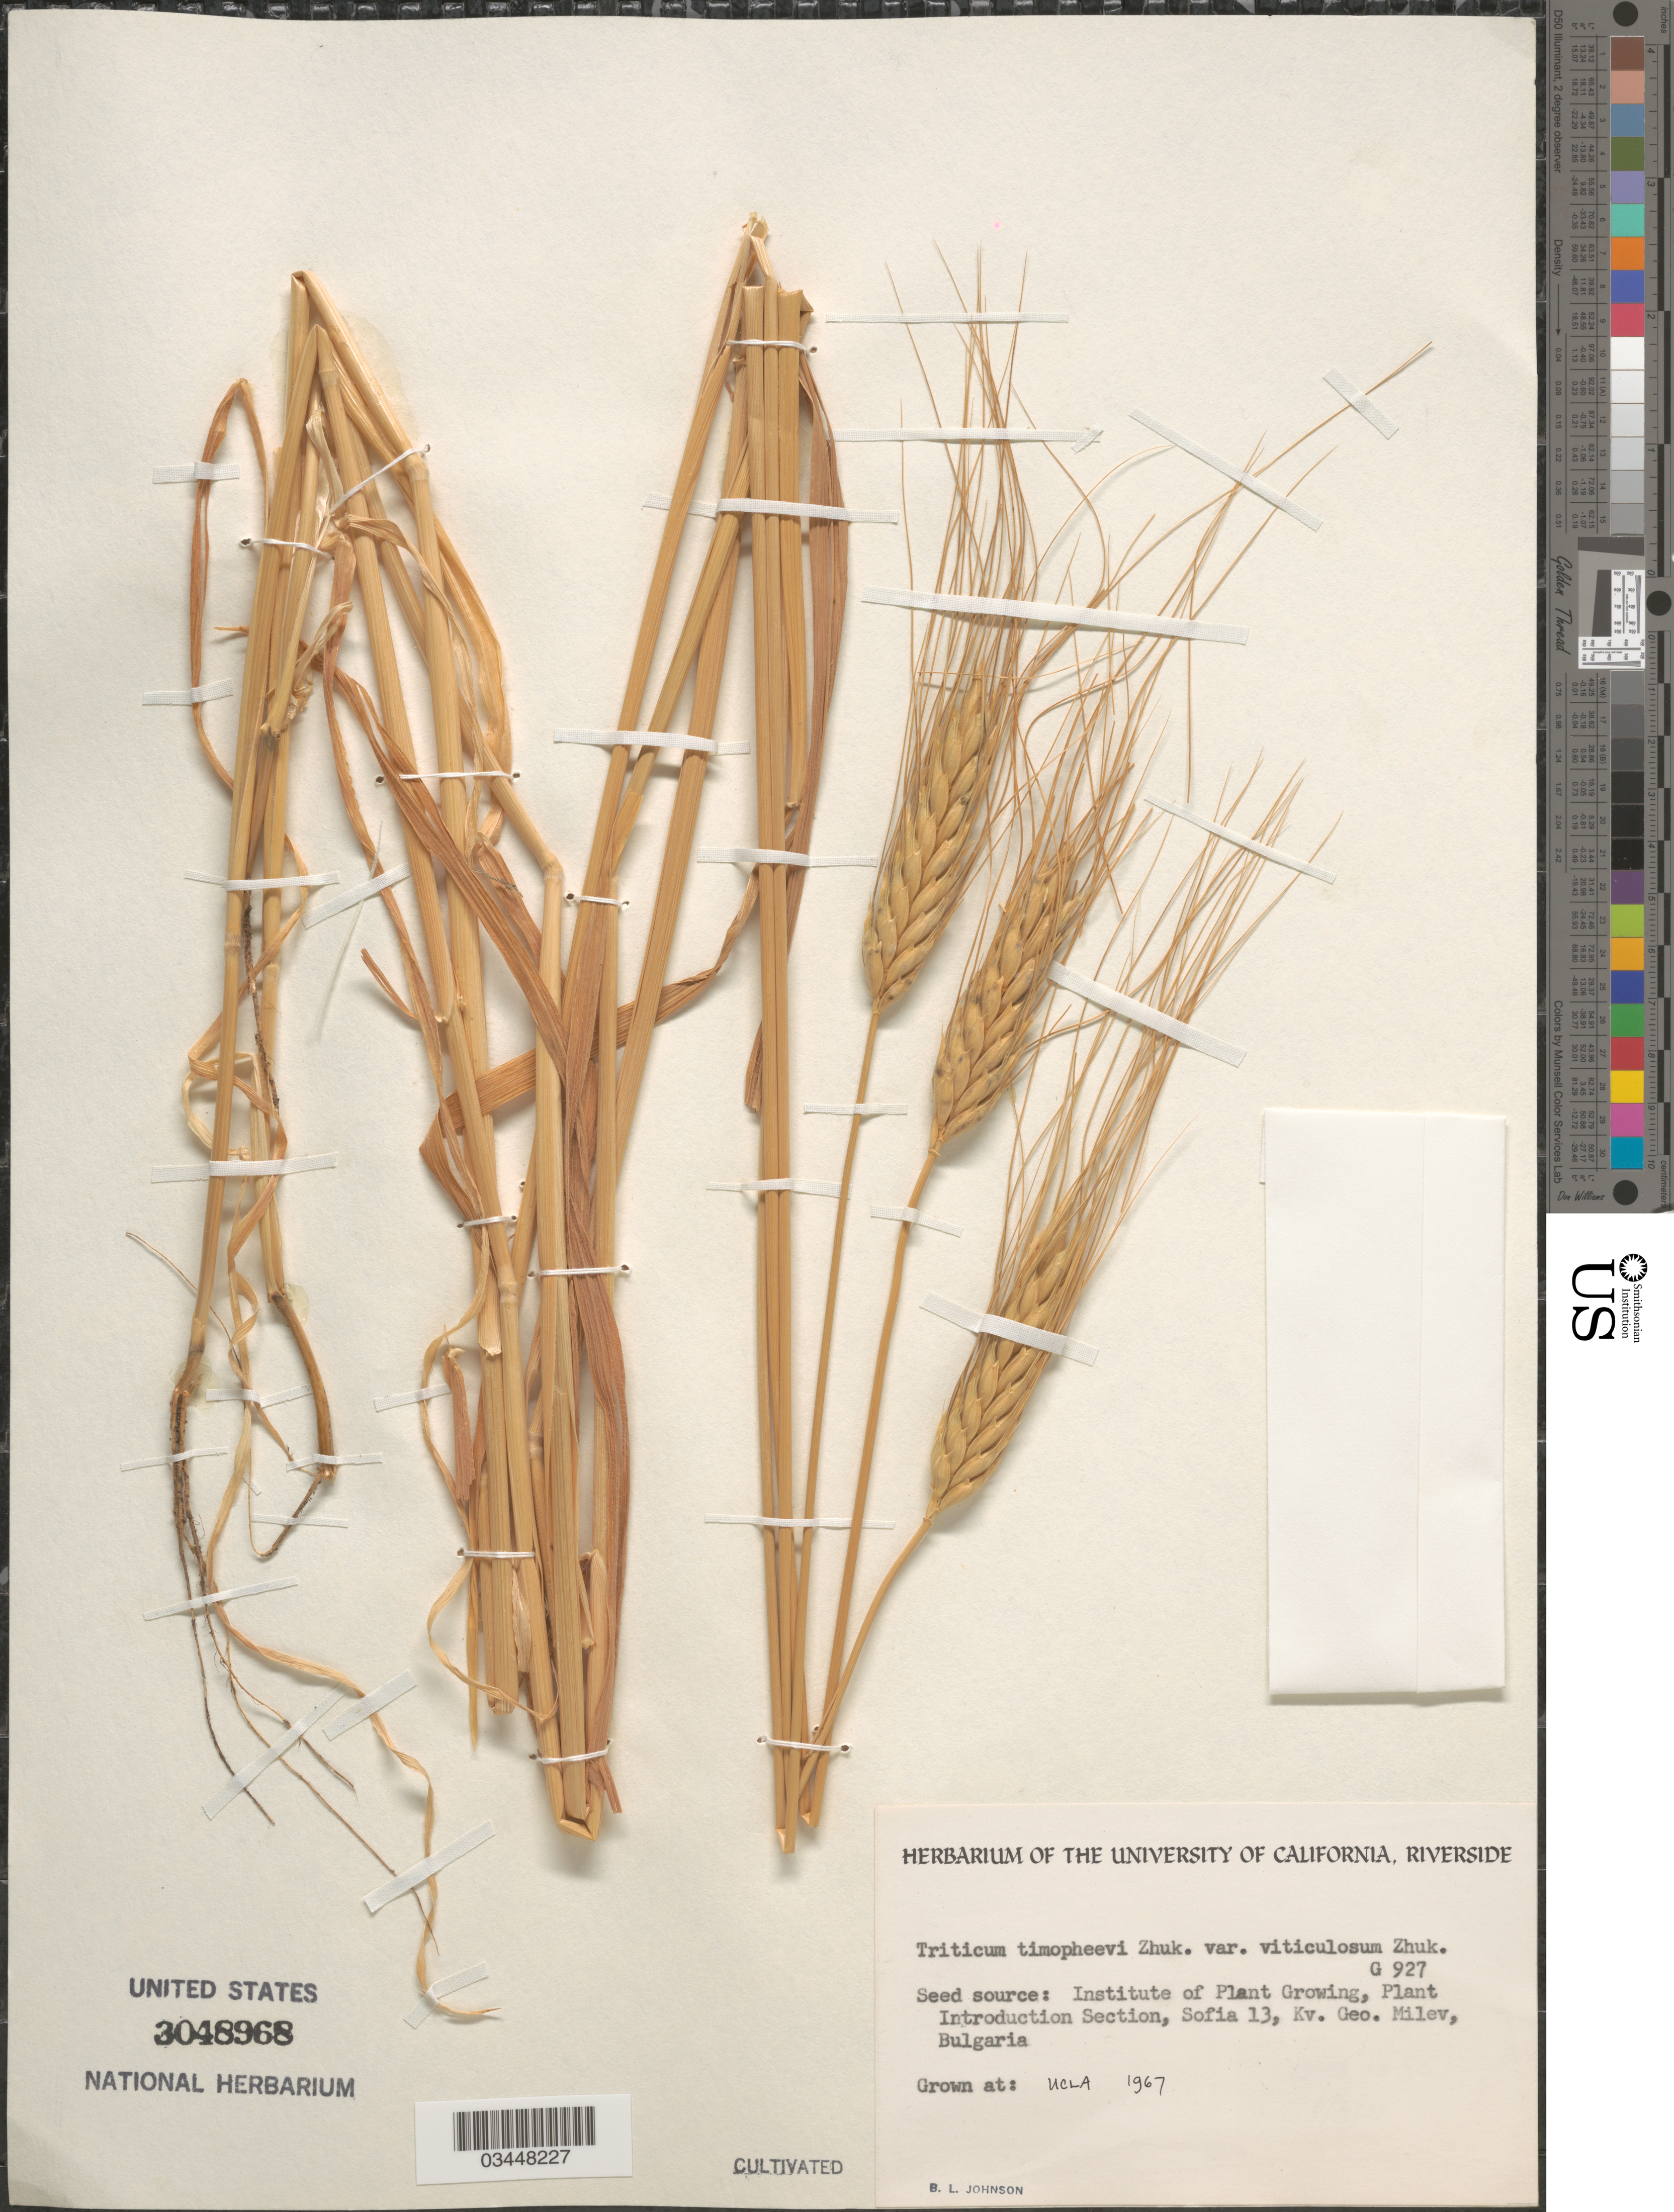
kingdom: Plantae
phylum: Tracheophyta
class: Liliopsida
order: Poales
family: Poaceae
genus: Triticum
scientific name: Triticum timopheevii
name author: (Zhuk.) Zhuk.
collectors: B. Johnson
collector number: G927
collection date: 1967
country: United States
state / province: California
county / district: Los Angeles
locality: UCLA.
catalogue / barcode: US 3048968